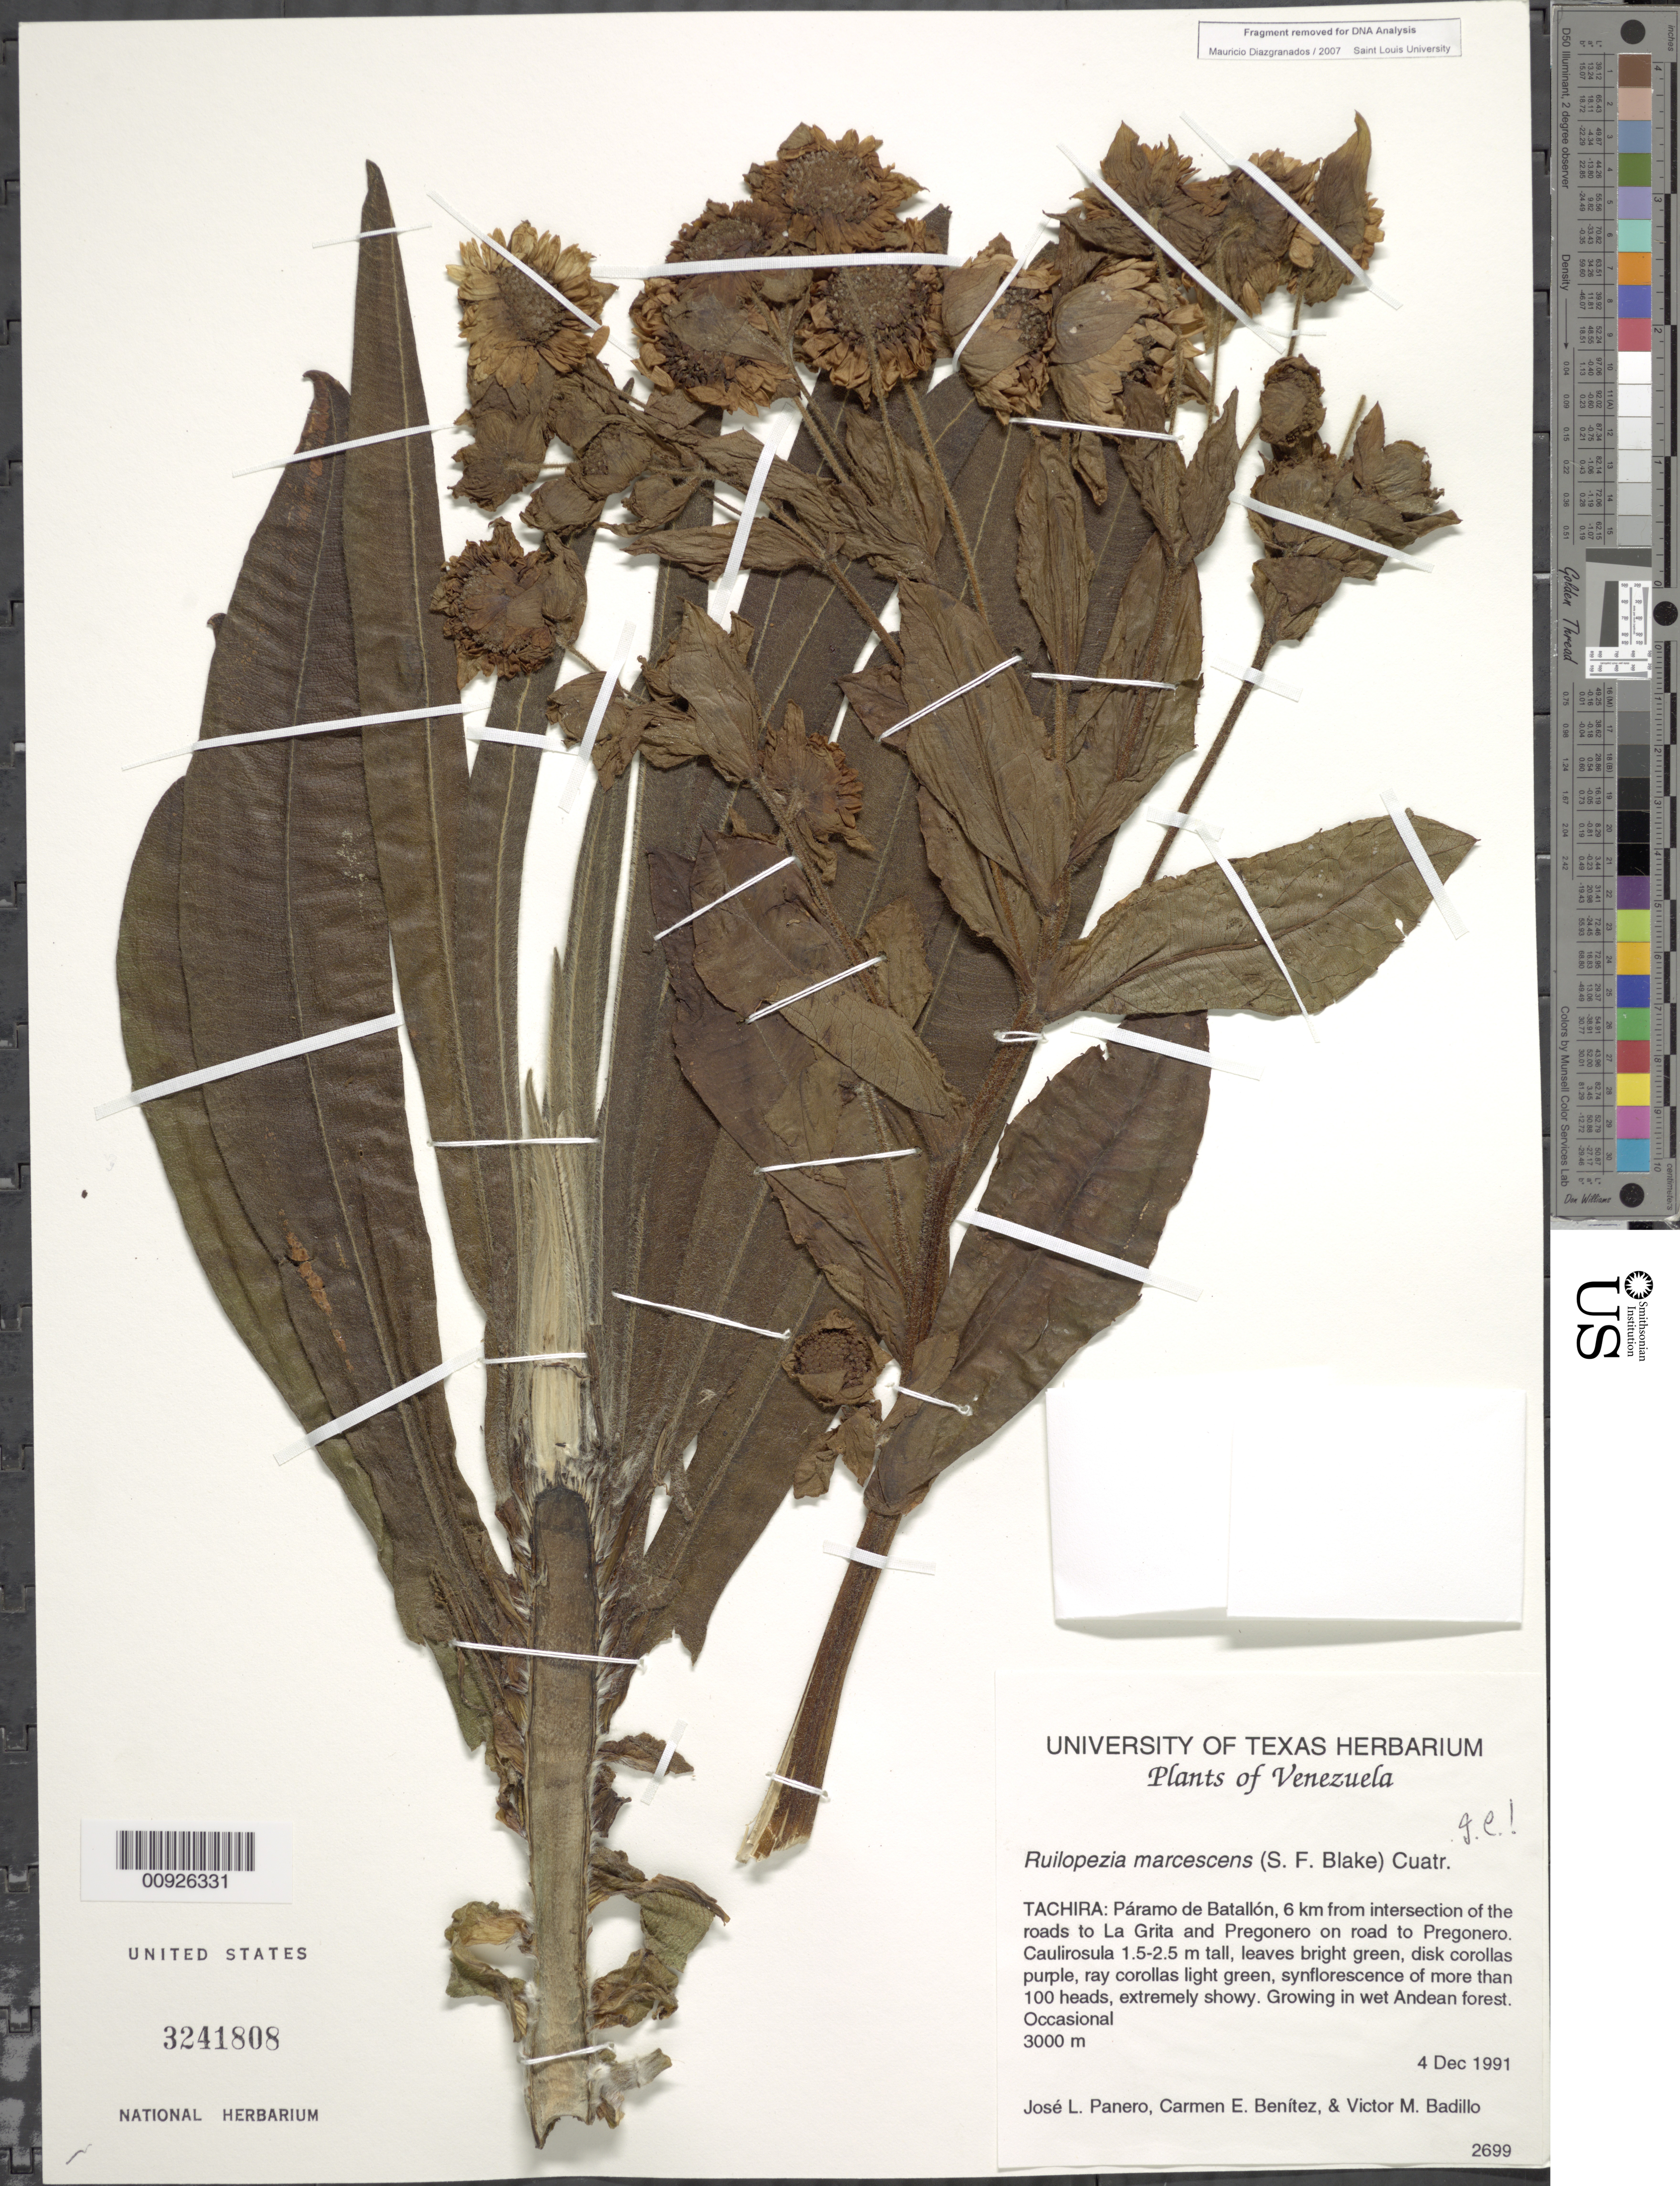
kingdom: Plantae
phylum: Tracheophyta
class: Magnoliopsida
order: Asterales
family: Asteraceae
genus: Ruilopezia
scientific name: Ruilopezia marcescens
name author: (S.F. Blake) Cuatrec.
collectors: J. L. Panero, C. E. Benítez de Rojas & V. Badillo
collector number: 2699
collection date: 1991-12-04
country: Venezuela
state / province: Táchira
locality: Páramo del Batallón. 6 km from intersection of the roads to La Grita and Pregonero on road to Pregonero.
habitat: Growing in wet Andean forest. Occasional.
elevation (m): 3000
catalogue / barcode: US 3241808